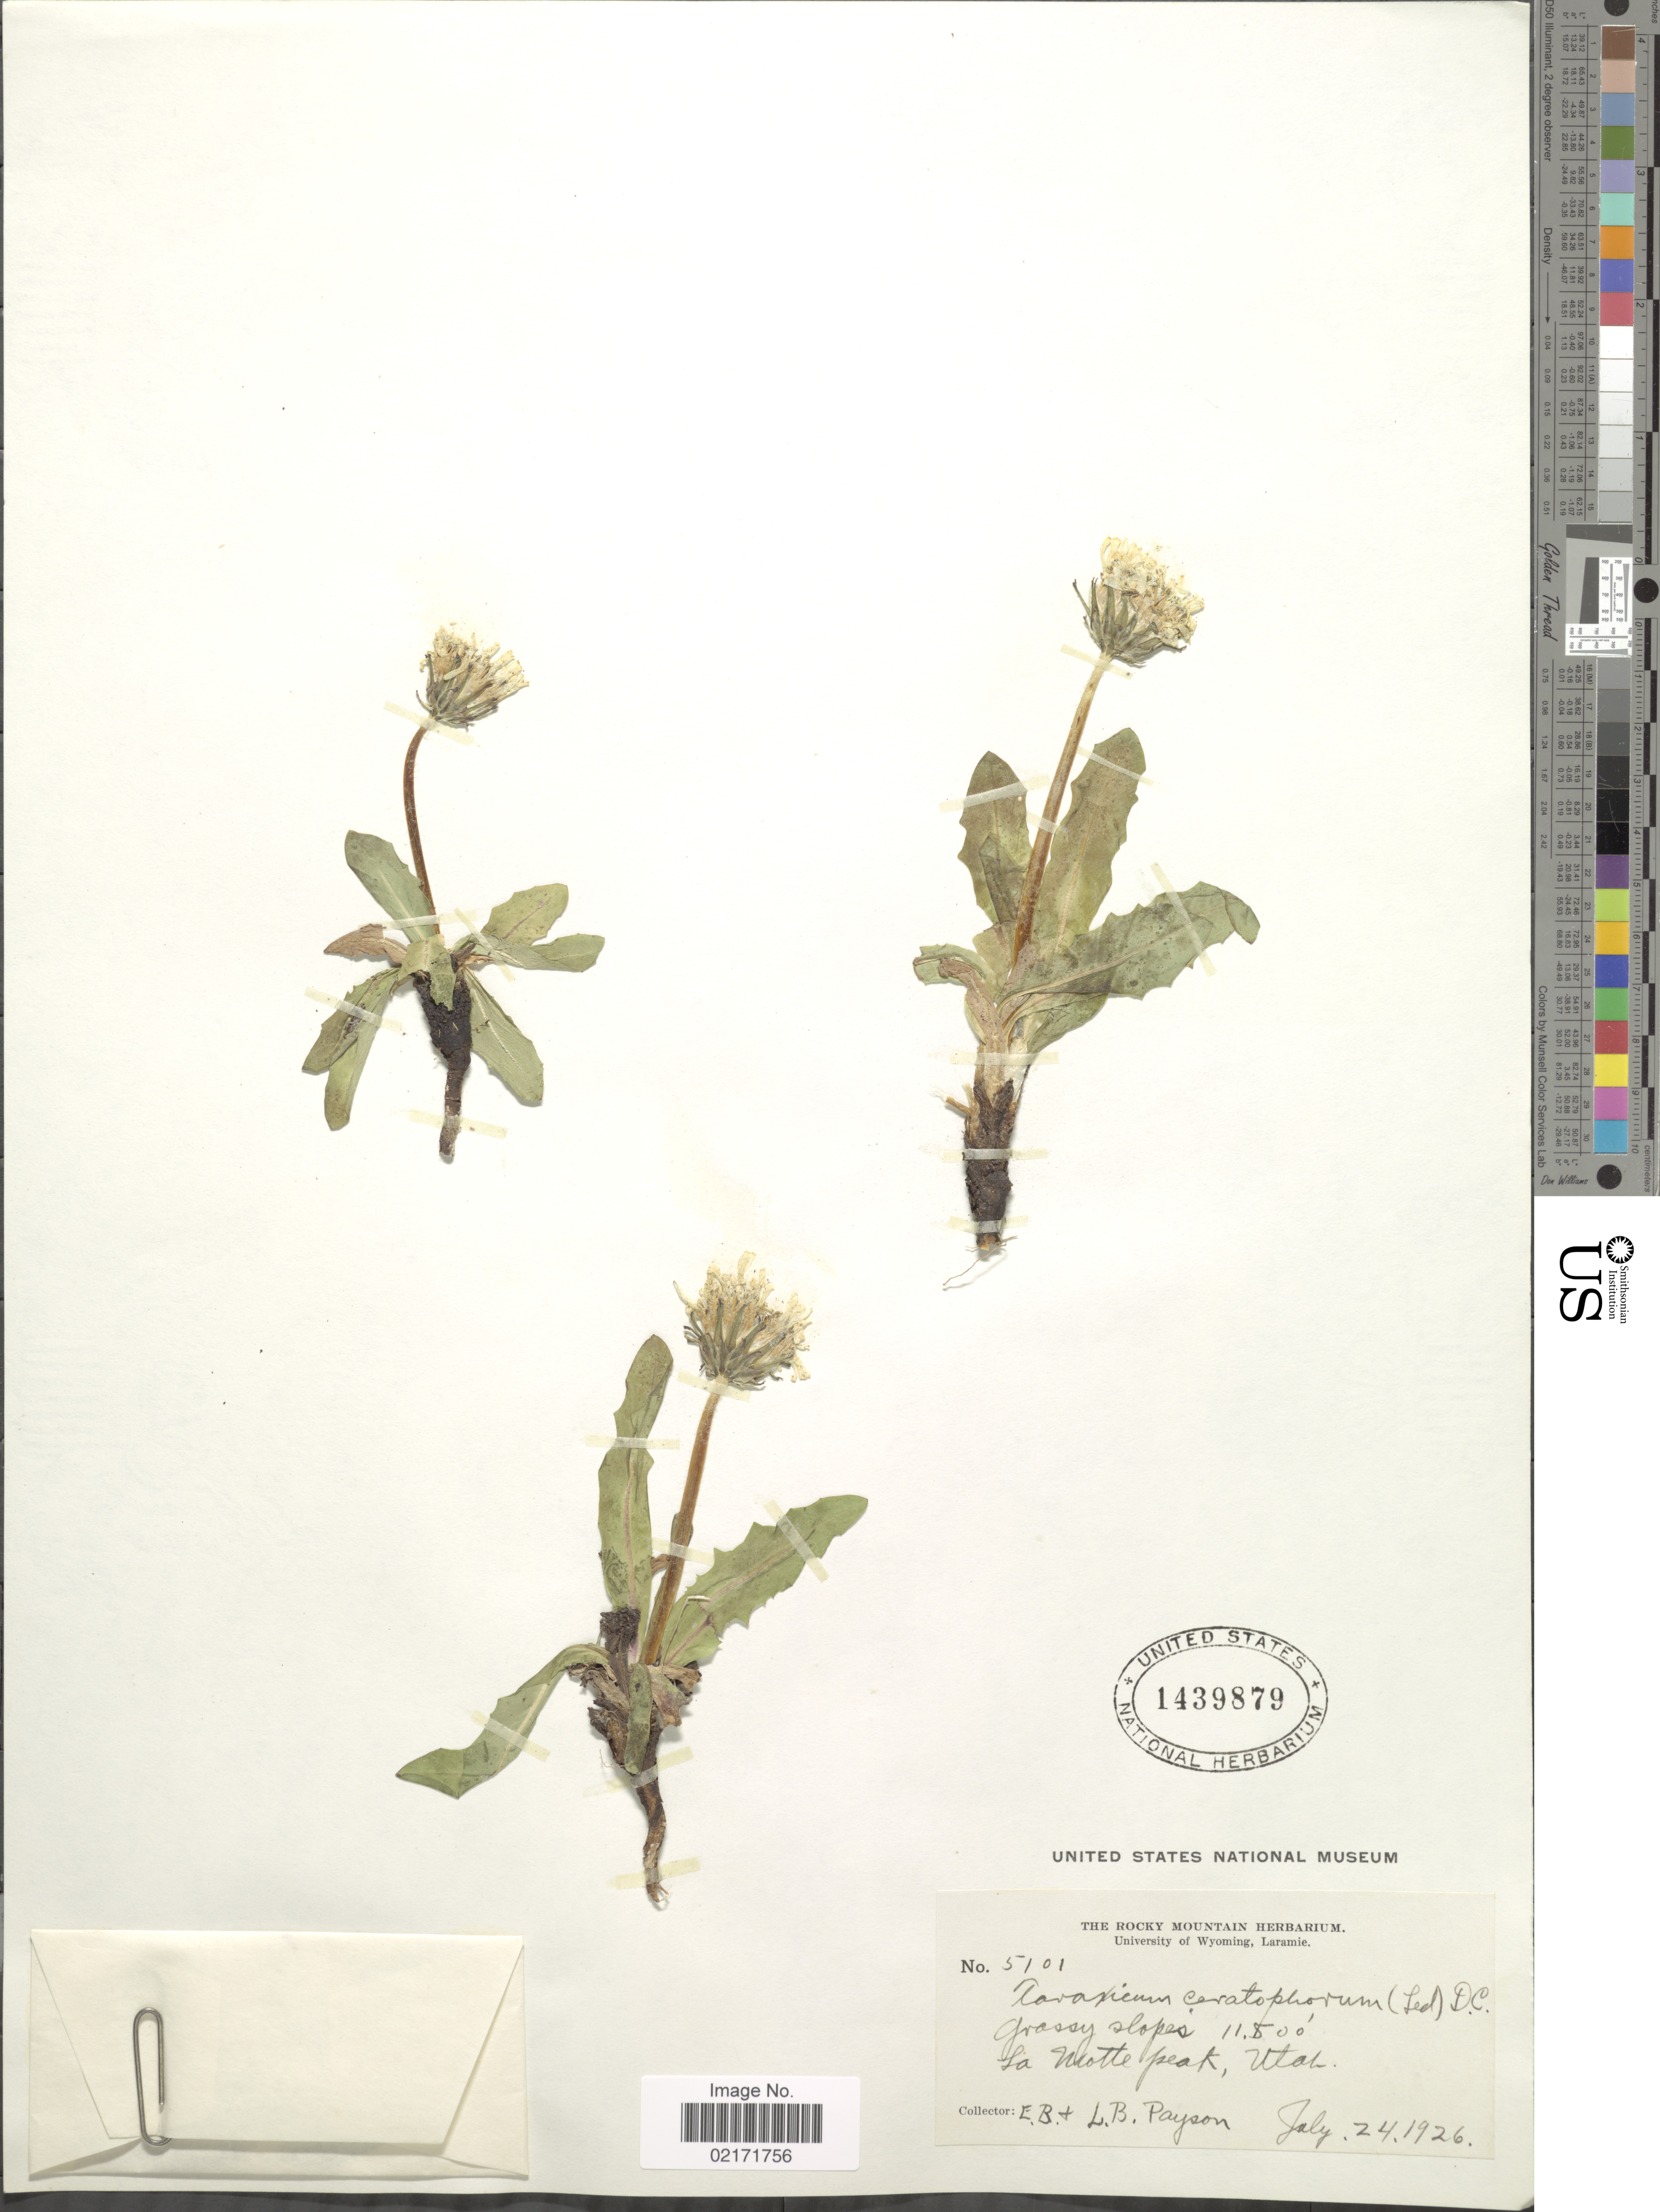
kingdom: Plantae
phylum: Tracheophyta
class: Magnoliopsida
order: Asterales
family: Asteraceae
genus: Taraxacum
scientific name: Taraxacum ceratophorum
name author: (Ledeb.) DC.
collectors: E. B. Payson & L. Payson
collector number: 5101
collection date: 1926-07-24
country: United States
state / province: Utah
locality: Grassy slopes, La Motte peak, Utah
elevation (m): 3505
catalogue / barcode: US 1439879